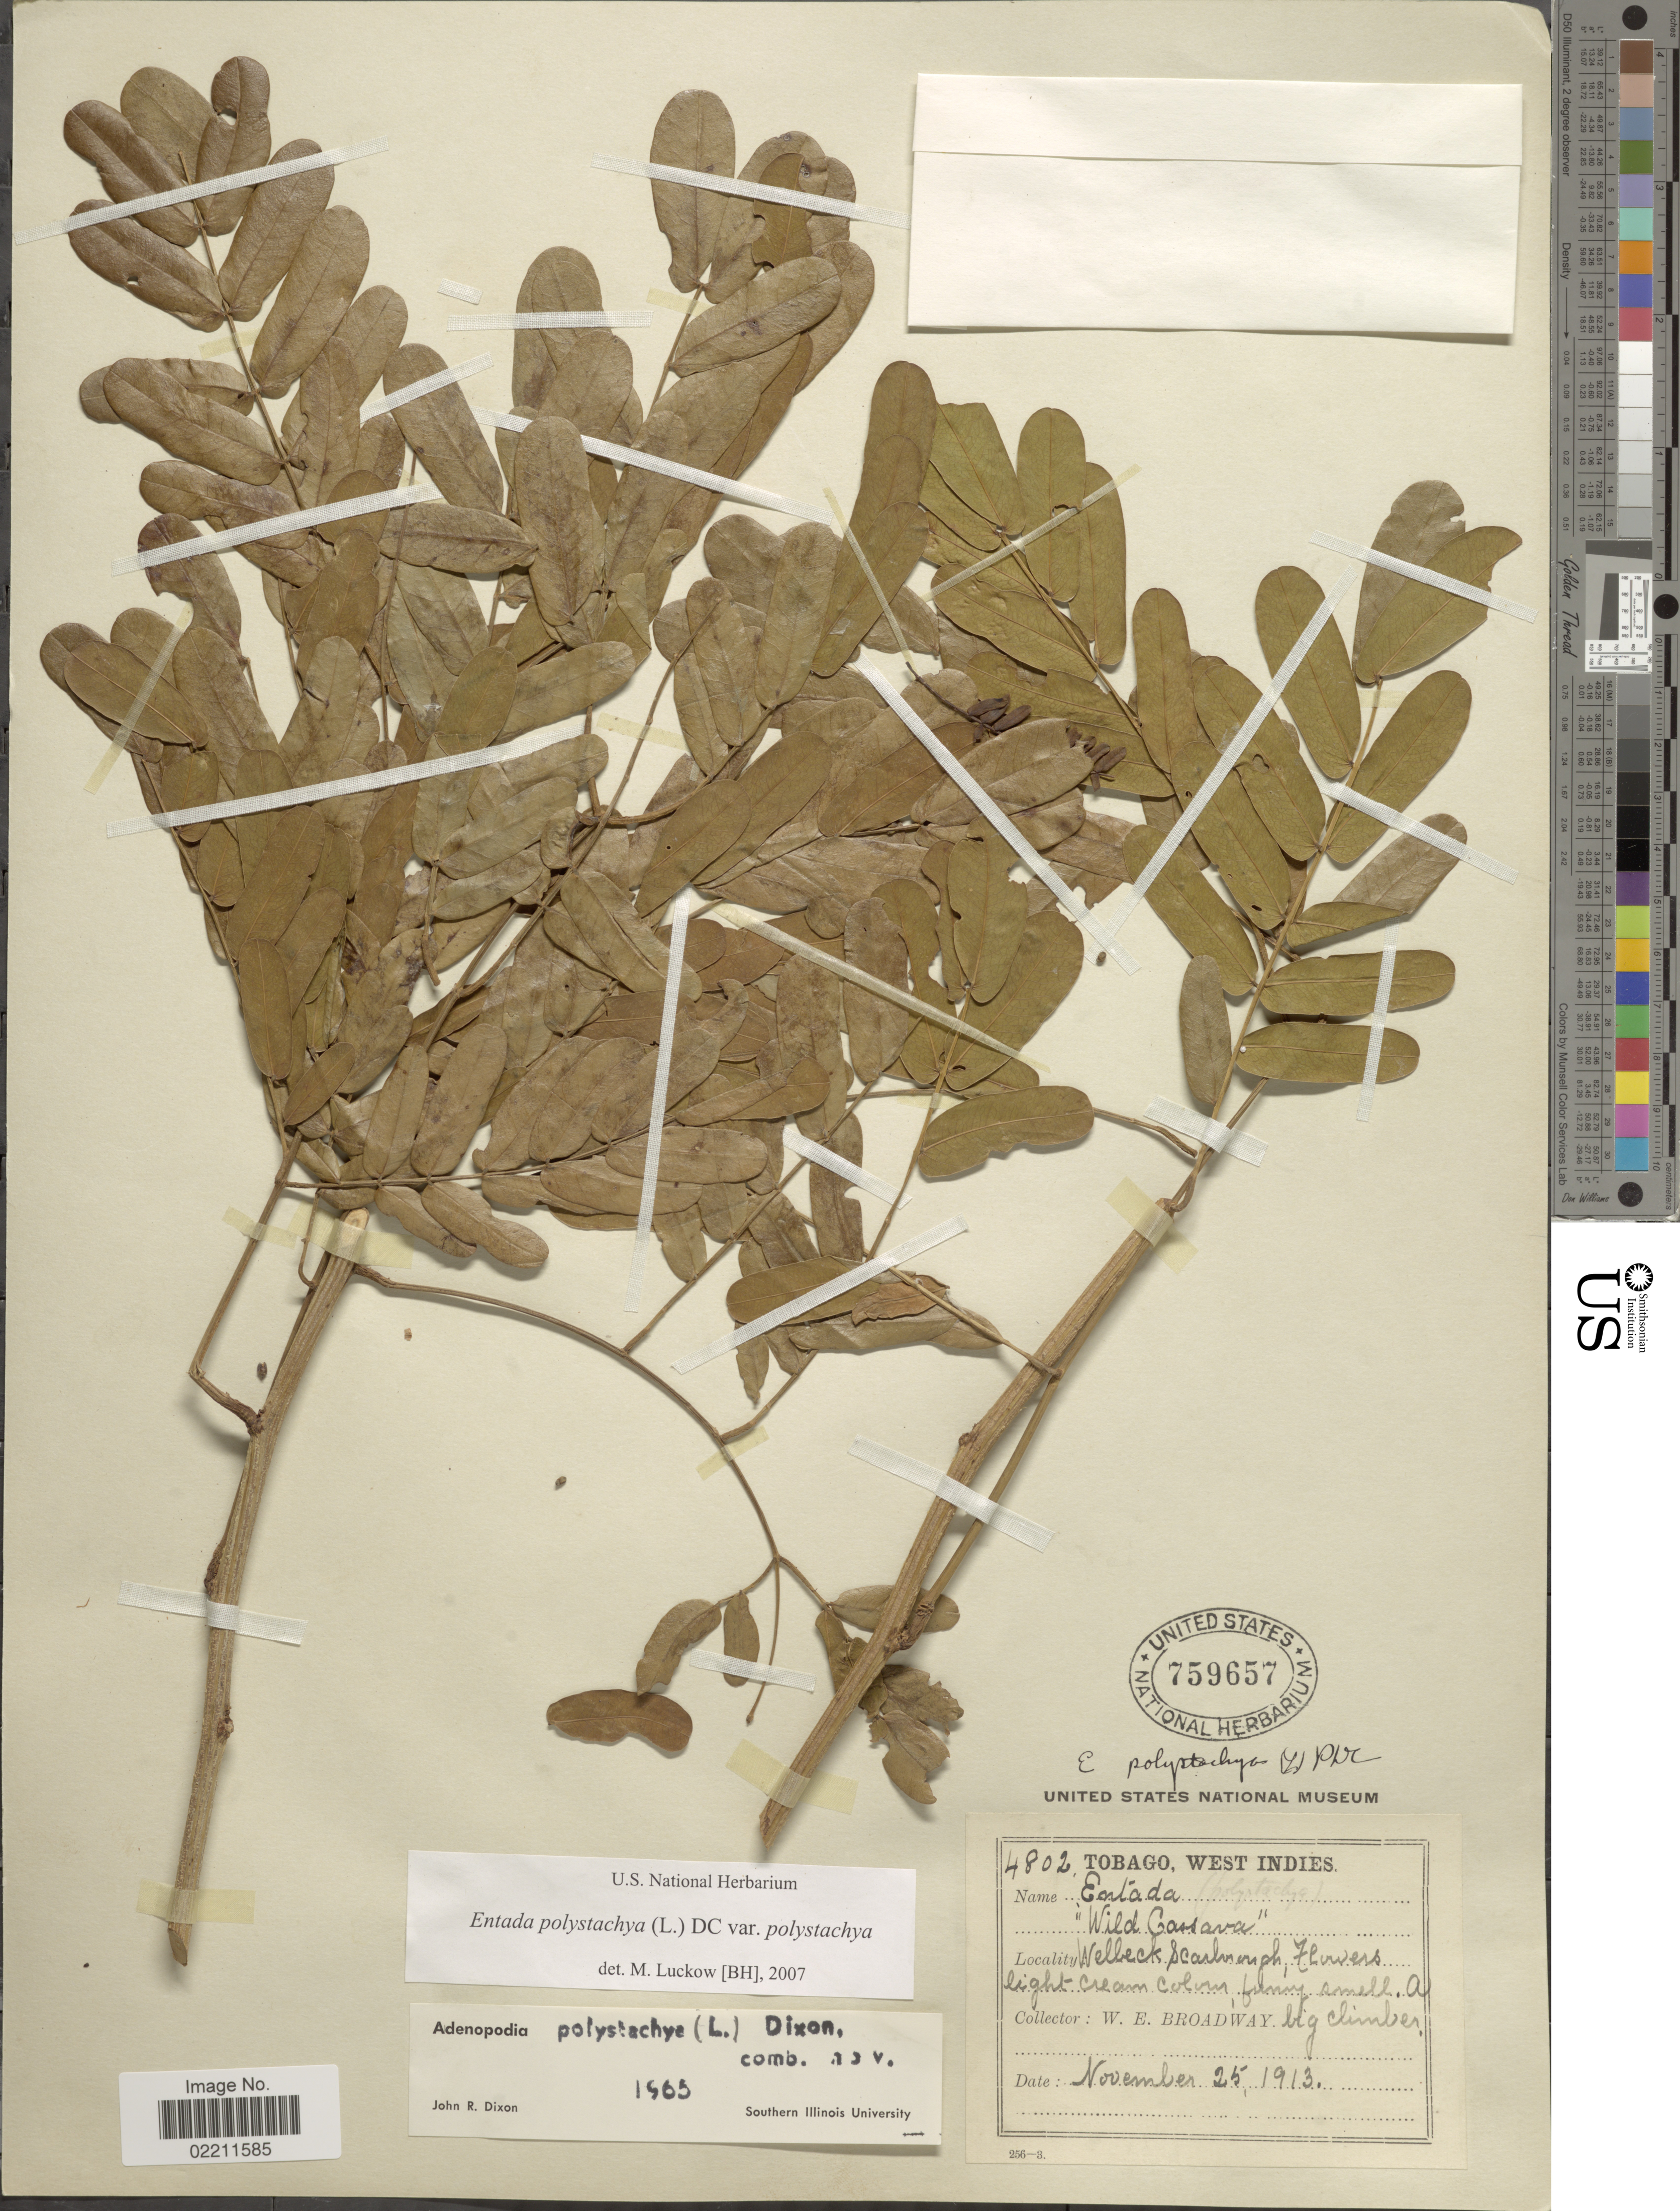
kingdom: Plantae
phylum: Tracheophyta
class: Magnoliopsida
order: Fabales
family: Fabaceae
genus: Entada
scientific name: Entada polystachya var. polystachya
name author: (L.) DC.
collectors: W. E. Broadway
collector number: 4802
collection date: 1913-11-25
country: Trinidad and Tobago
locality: Tobago, West Indies. Welbeck Scarborough.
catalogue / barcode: US 759657